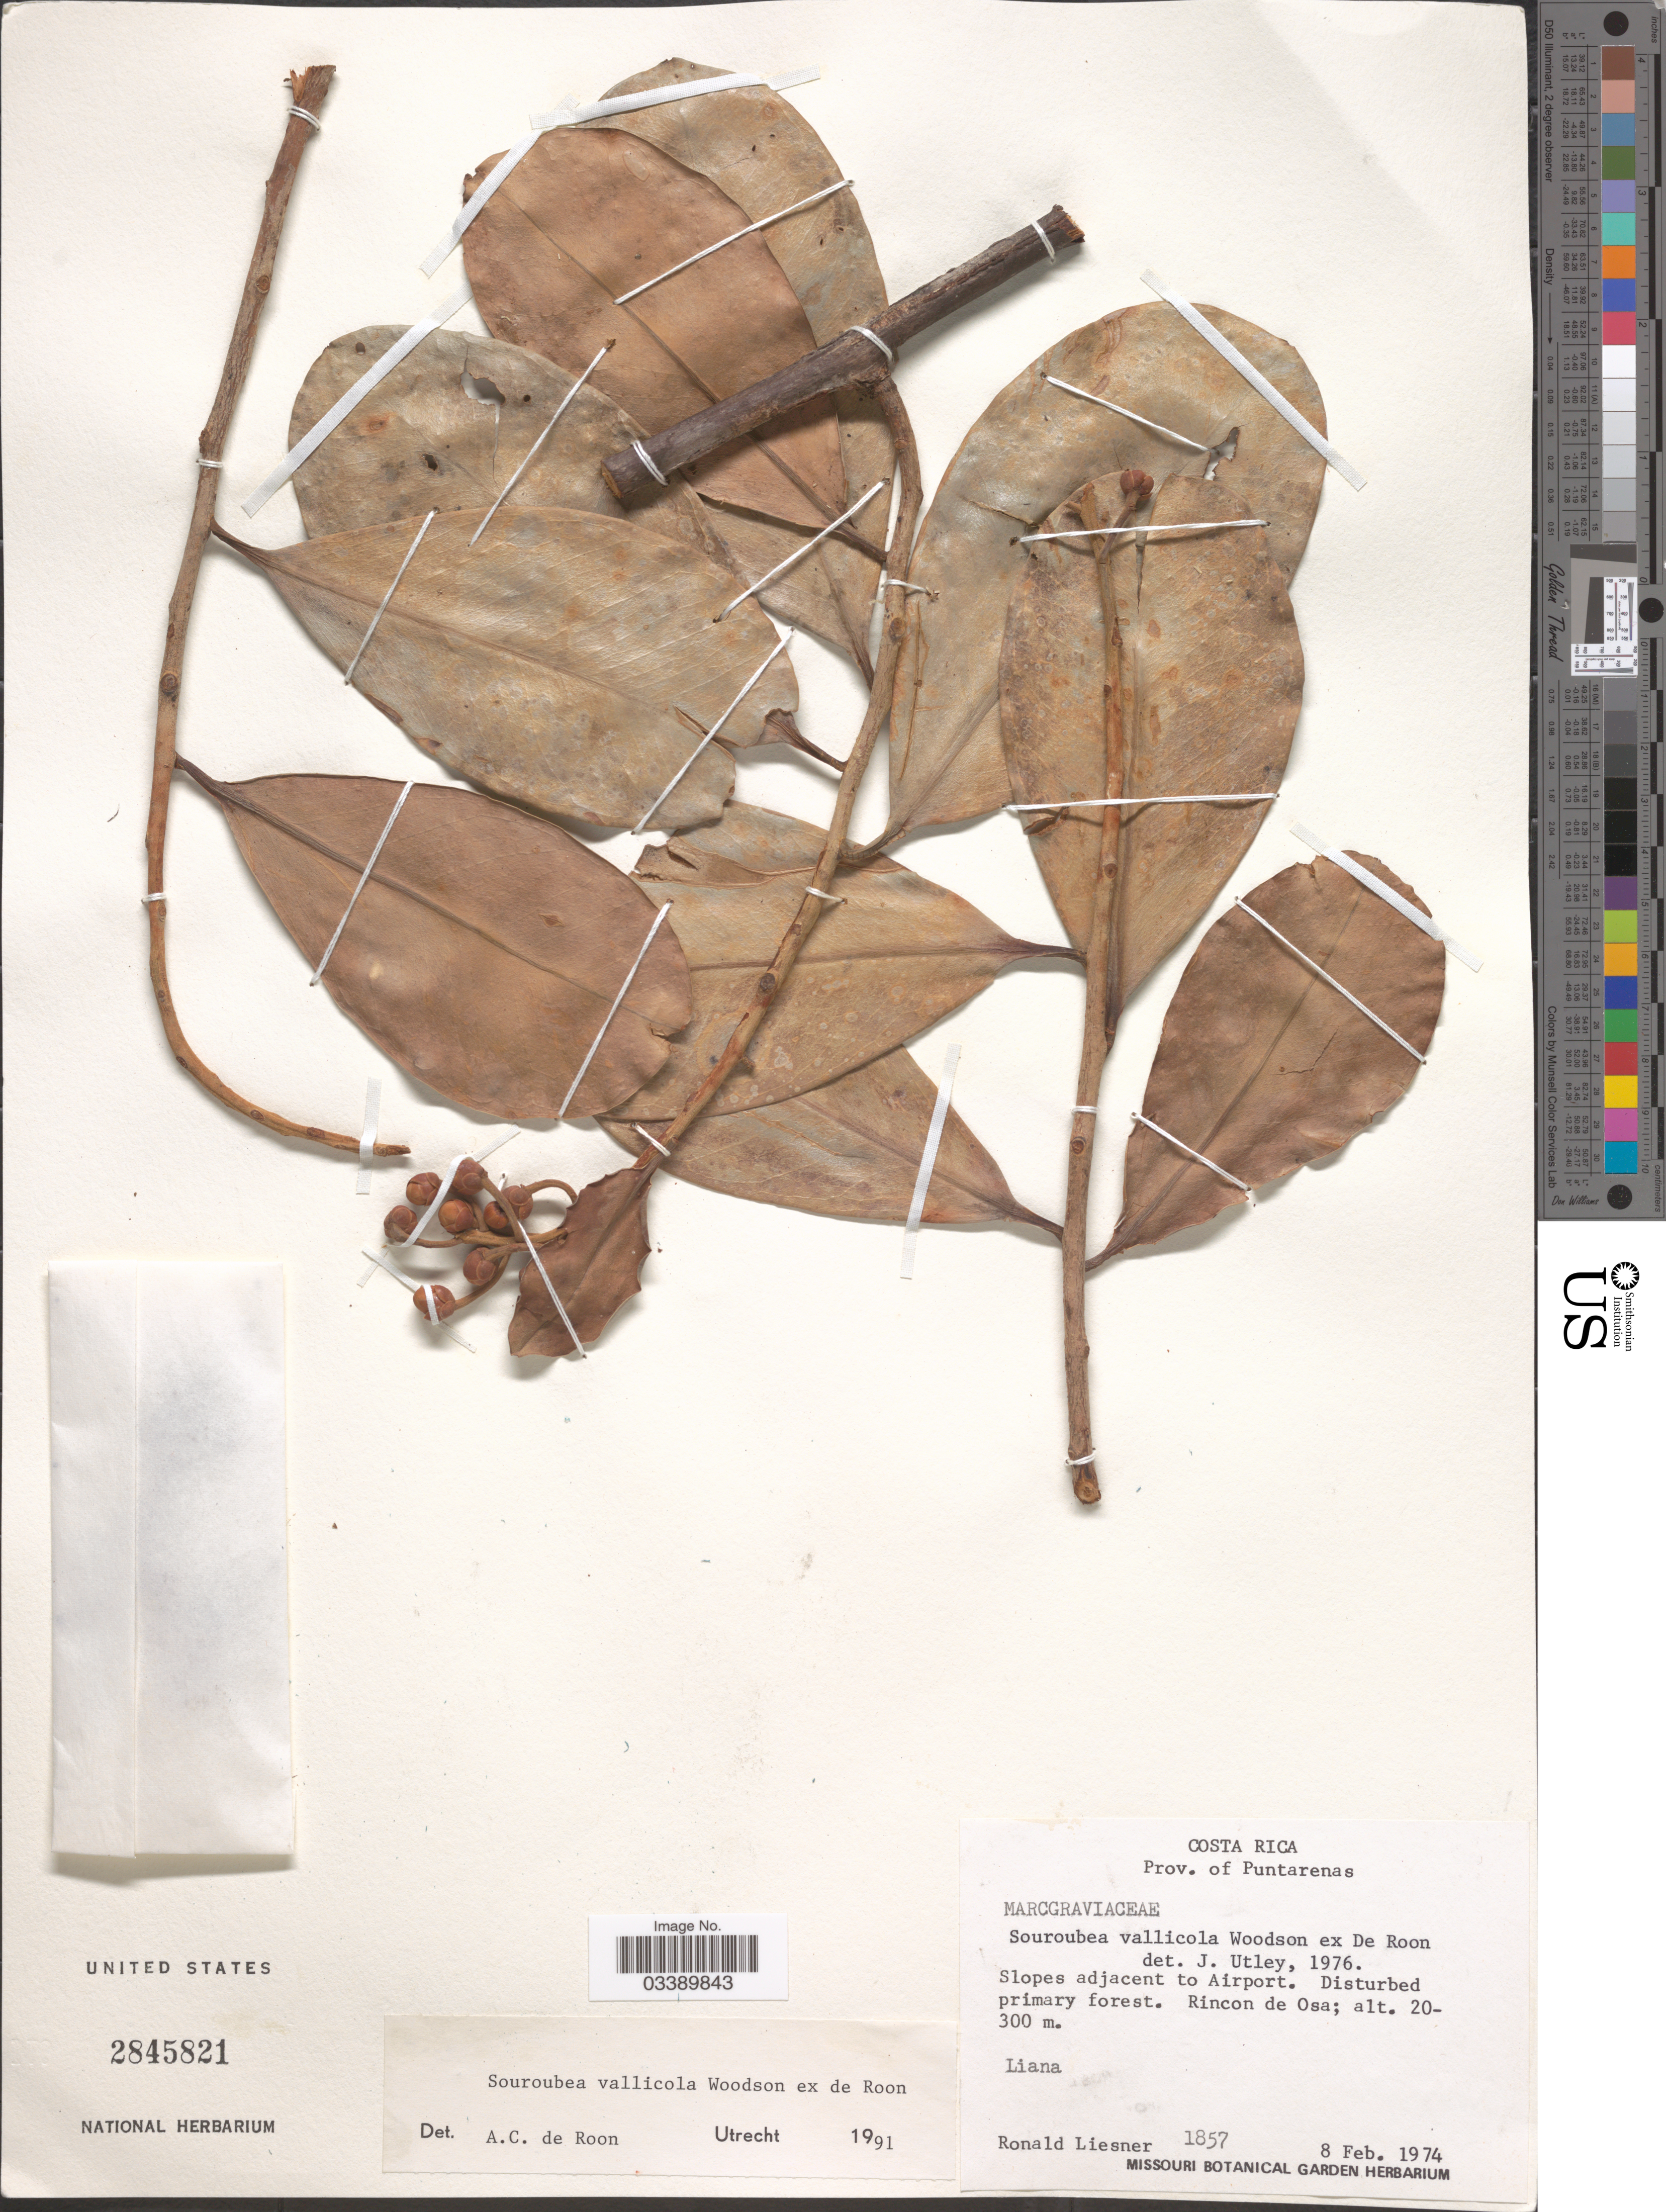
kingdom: Plantae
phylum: Tracheophyta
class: Magnoliopsida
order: Ericales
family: Marcgraviaceae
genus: Souroubea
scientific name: Souroubea vallicola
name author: Woodson ex de Roon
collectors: R. L. Liesner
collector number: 1857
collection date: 1974-02-08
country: Costa Rica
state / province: Puntarenas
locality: Slopes adjacent to Airport. Disturbed primary forest. Rincon de Osa.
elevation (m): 20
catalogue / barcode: US 2845821